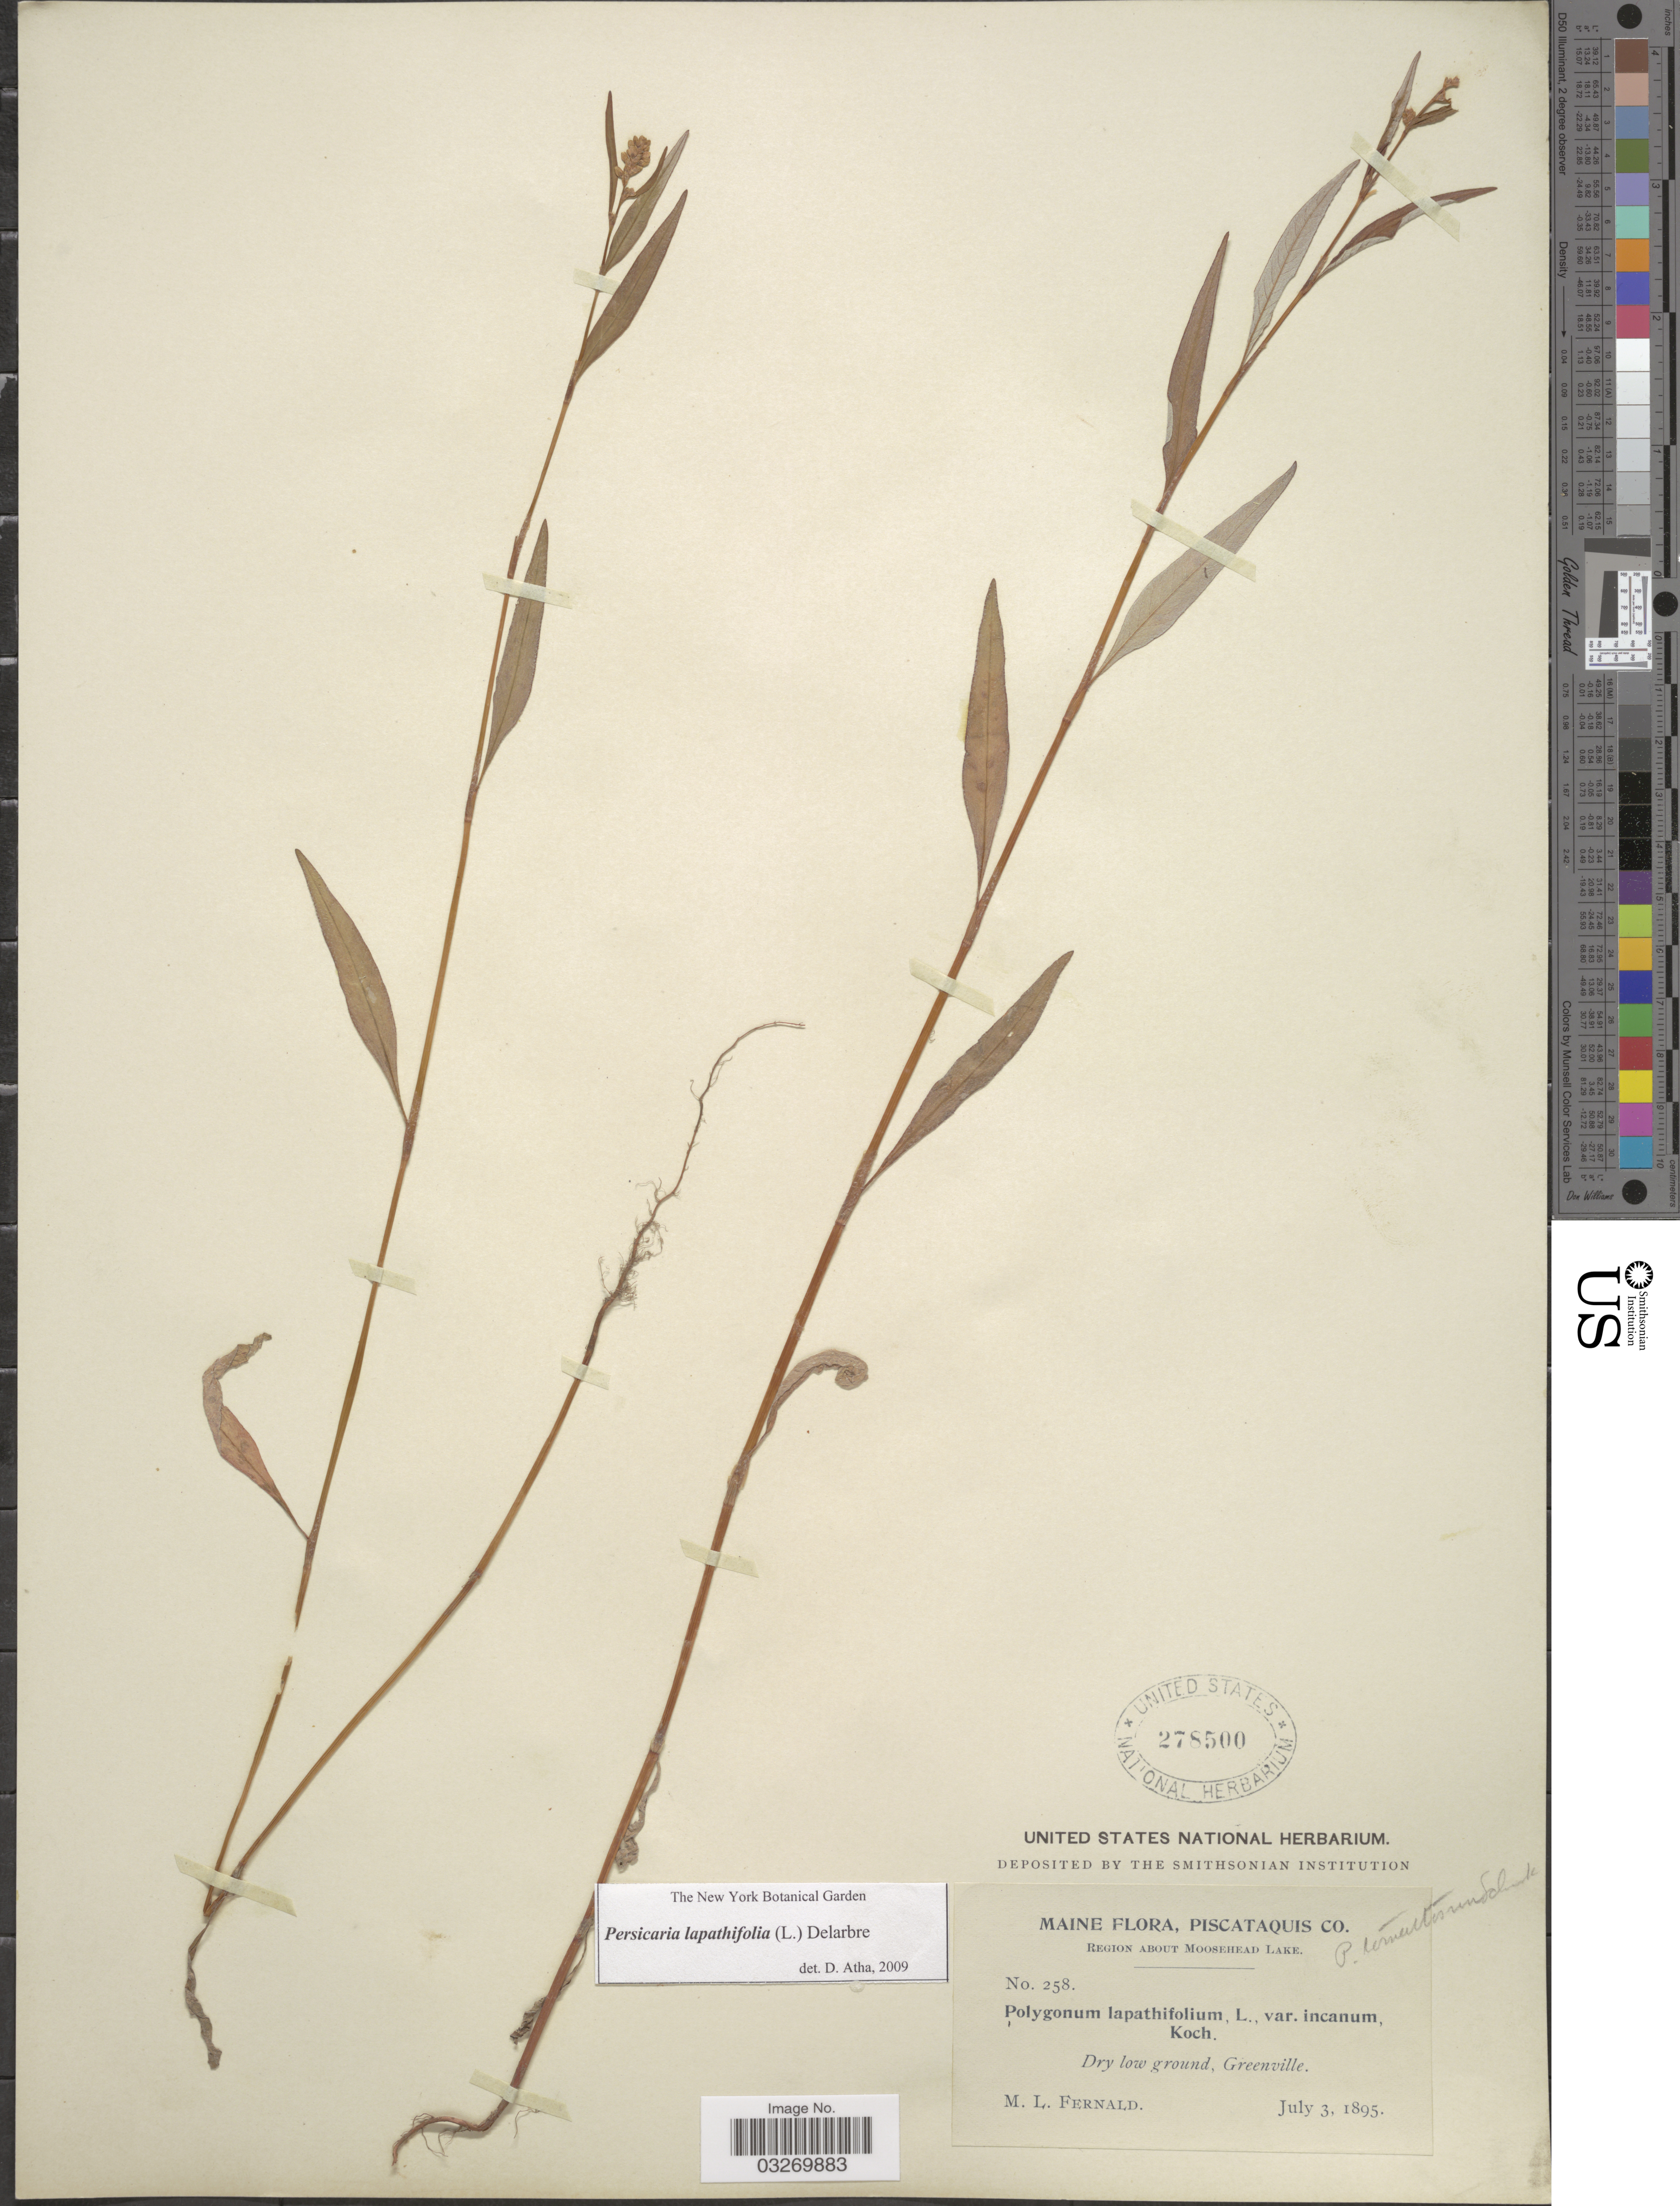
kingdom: Plantae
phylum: Tracheophyta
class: Magnoliopsida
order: Caryophyllales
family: Polygonaceae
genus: Persicaria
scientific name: Persicaria lapathifolia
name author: (L.) Delarbre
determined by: Atha, D. E.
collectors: M. L. Fernald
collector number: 258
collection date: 1895-07-03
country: United States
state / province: Maine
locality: Piscataquis Co. Region about Moosehead Lake. Dry low ground, Greenville.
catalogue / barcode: US 278500